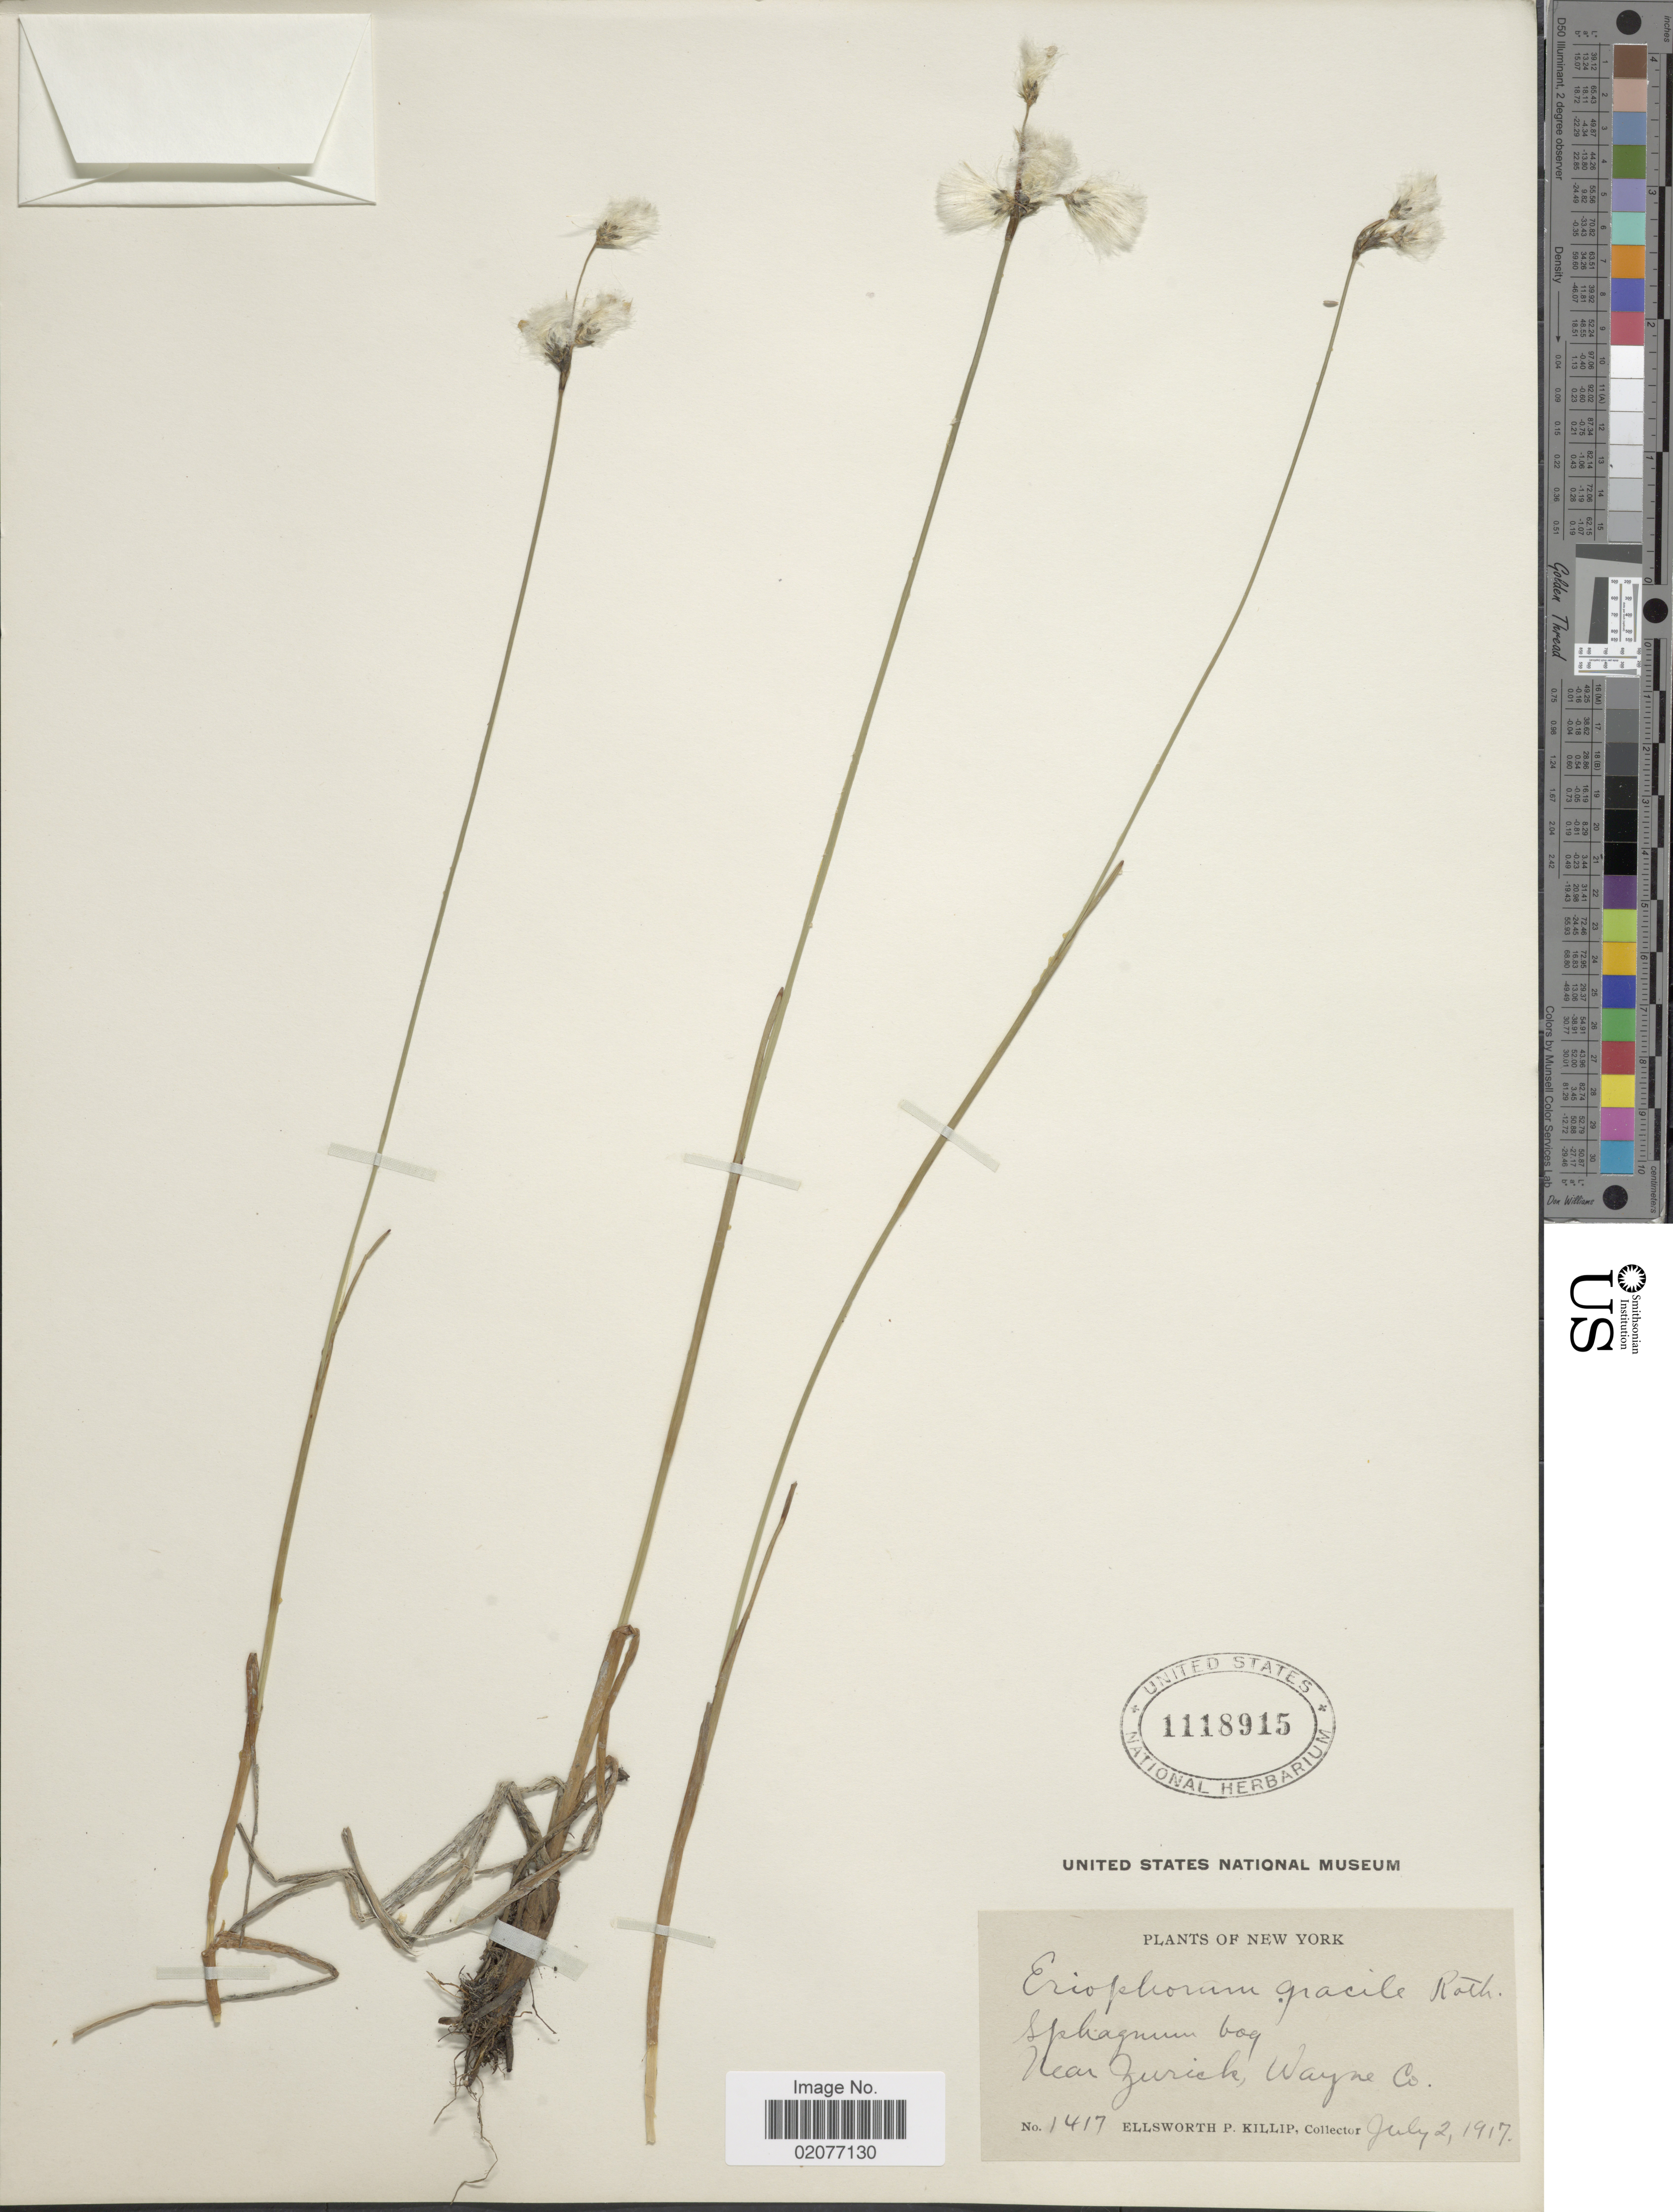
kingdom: Plantae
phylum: Tracheophyta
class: Liliopsida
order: Poales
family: Cyperaceae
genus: Eriophorum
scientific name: Eriophorum gracile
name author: W.D.J. Koch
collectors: E. P. Killip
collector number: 1417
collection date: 1917-07-02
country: United States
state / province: New York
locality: Sphagnum bog, Near Zurick, Wayne Co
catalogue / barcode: US 1118915